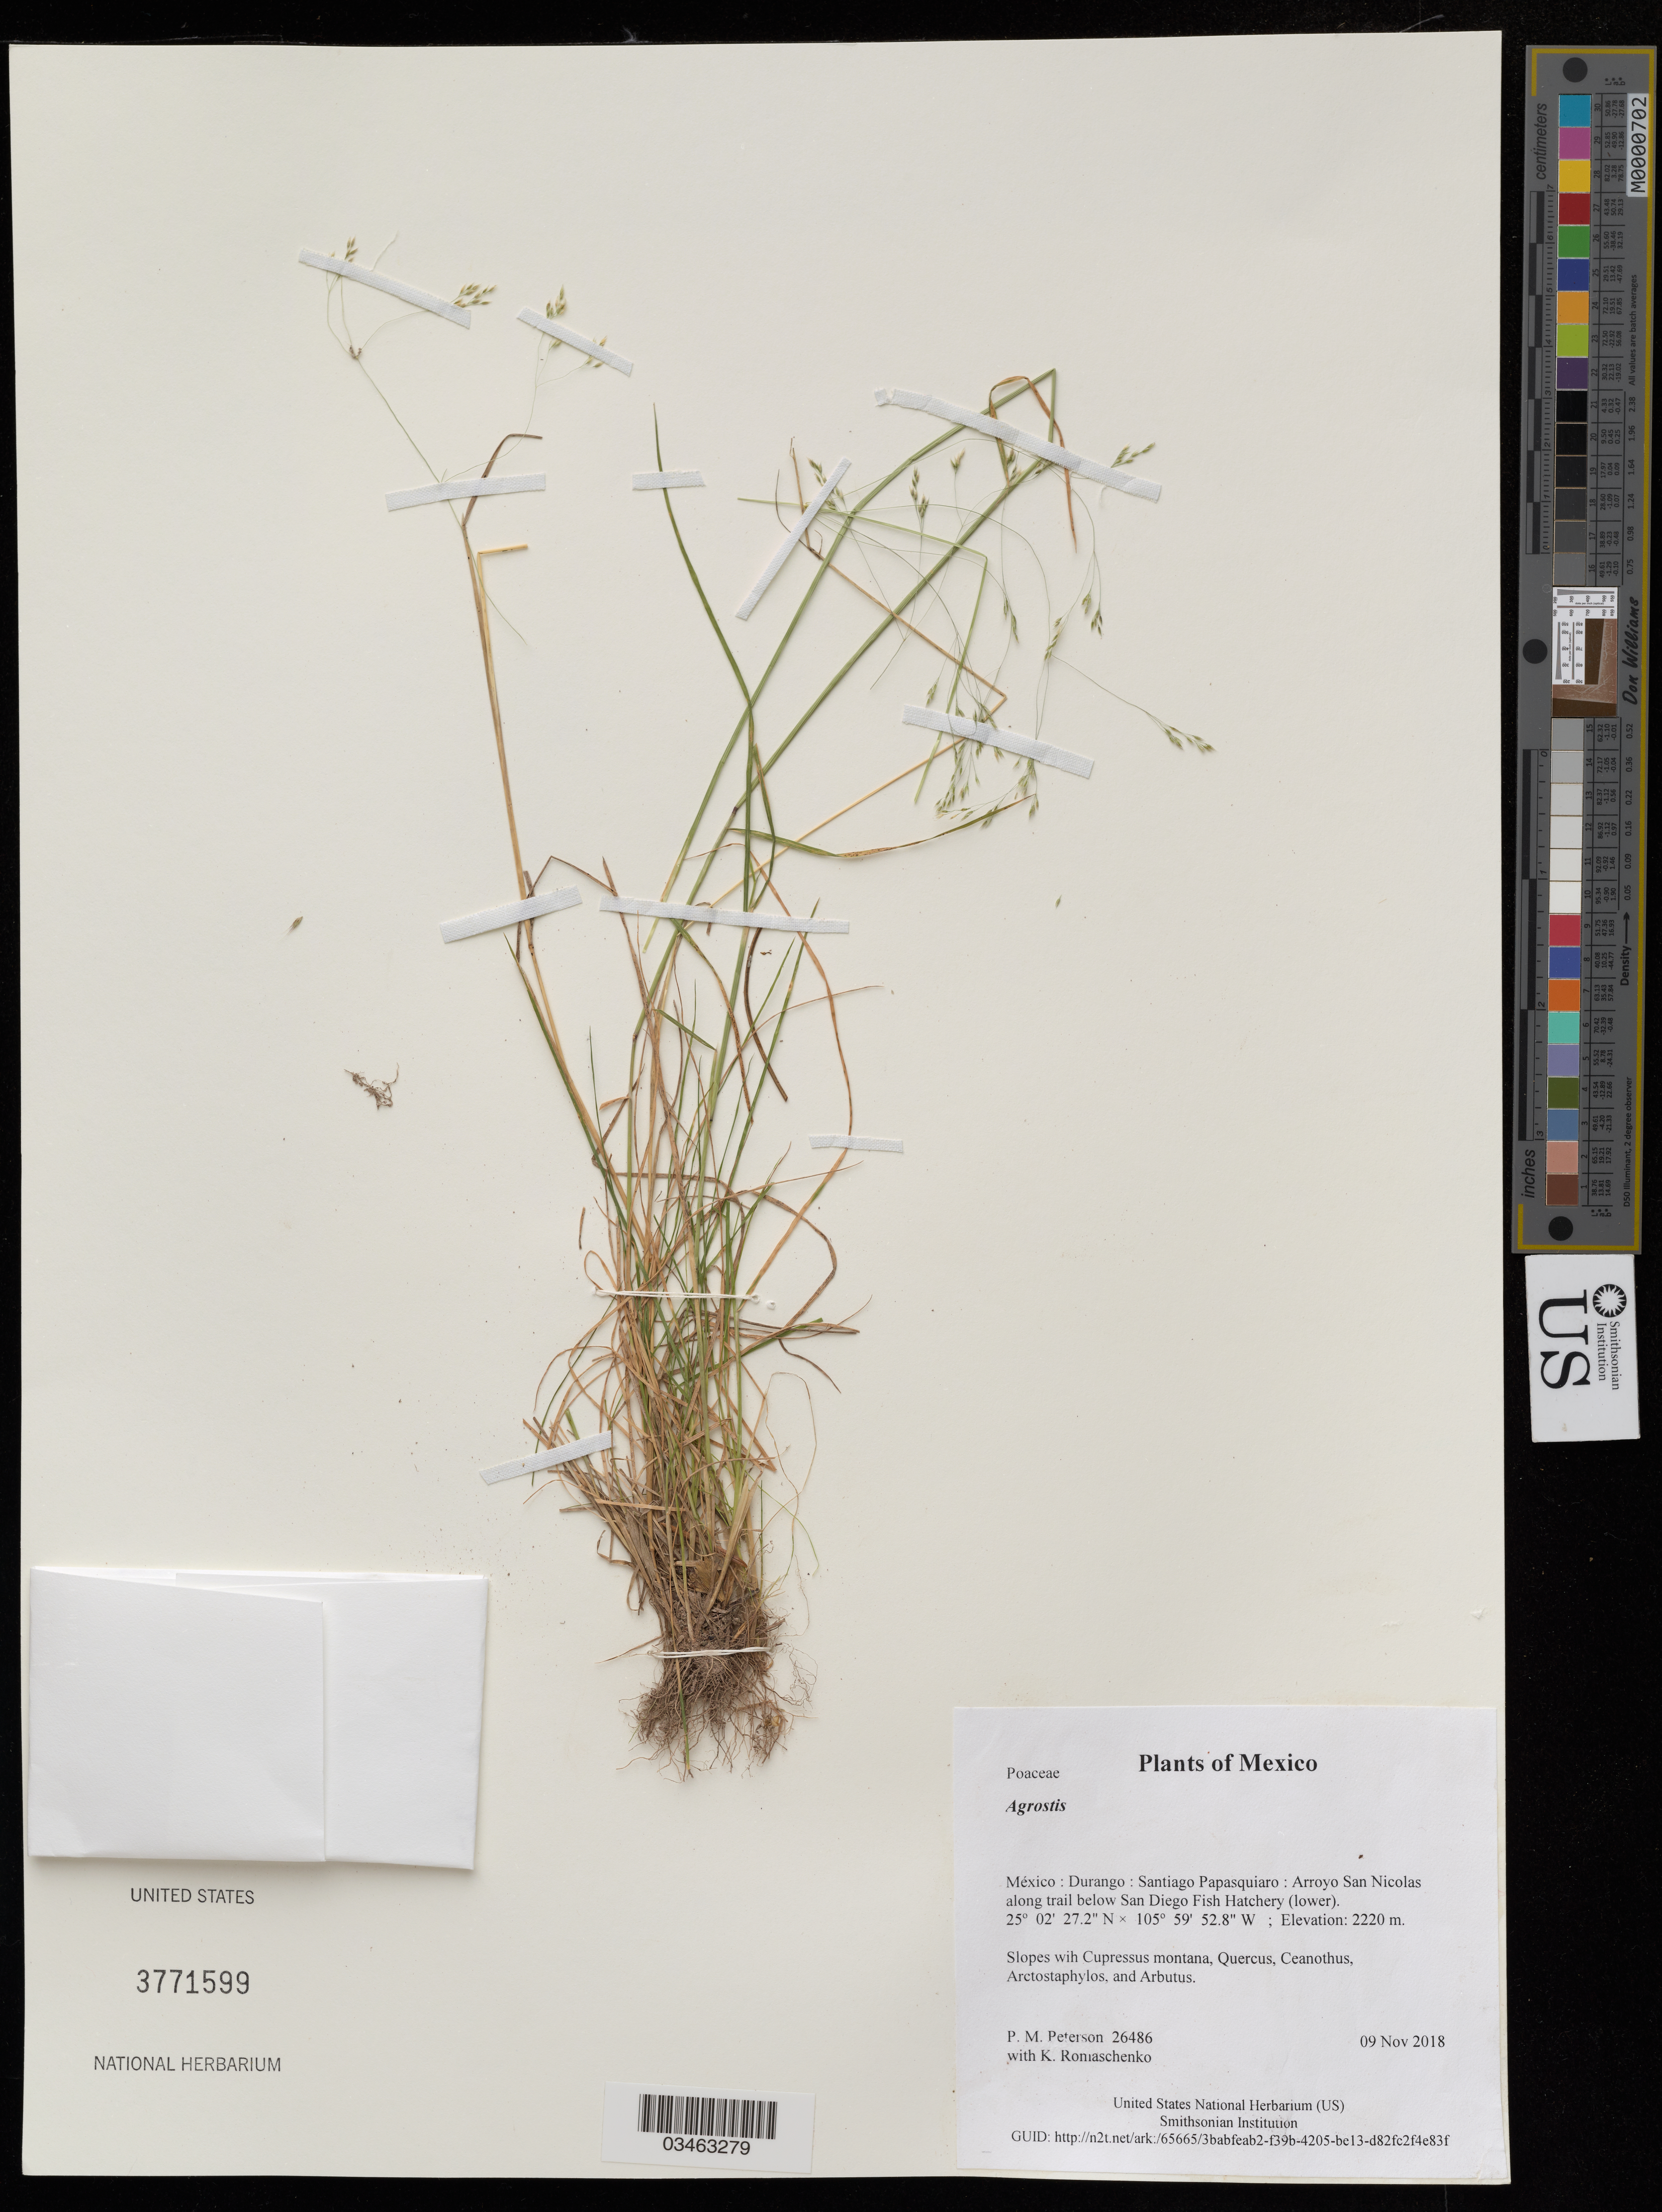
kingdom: Plantae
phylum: Tracheophyta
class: Liliopsida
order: Poales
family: Poaceae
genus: Agrostis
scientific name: Agrostis sp.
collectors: P. M. Peterson & K. Romaschenko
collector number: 26486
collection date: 2018-11-09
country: México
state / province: Durango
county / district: Santiago Papasquiaro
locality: Arroyo San Nicolas along trail below San Diego Fish Hatchery (lower)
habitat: Slopes wih Cupressus montana, Quercus, Ceanothus, Arctostaphylos, and Arbutus.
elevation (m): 2220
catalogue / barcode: US 3771599